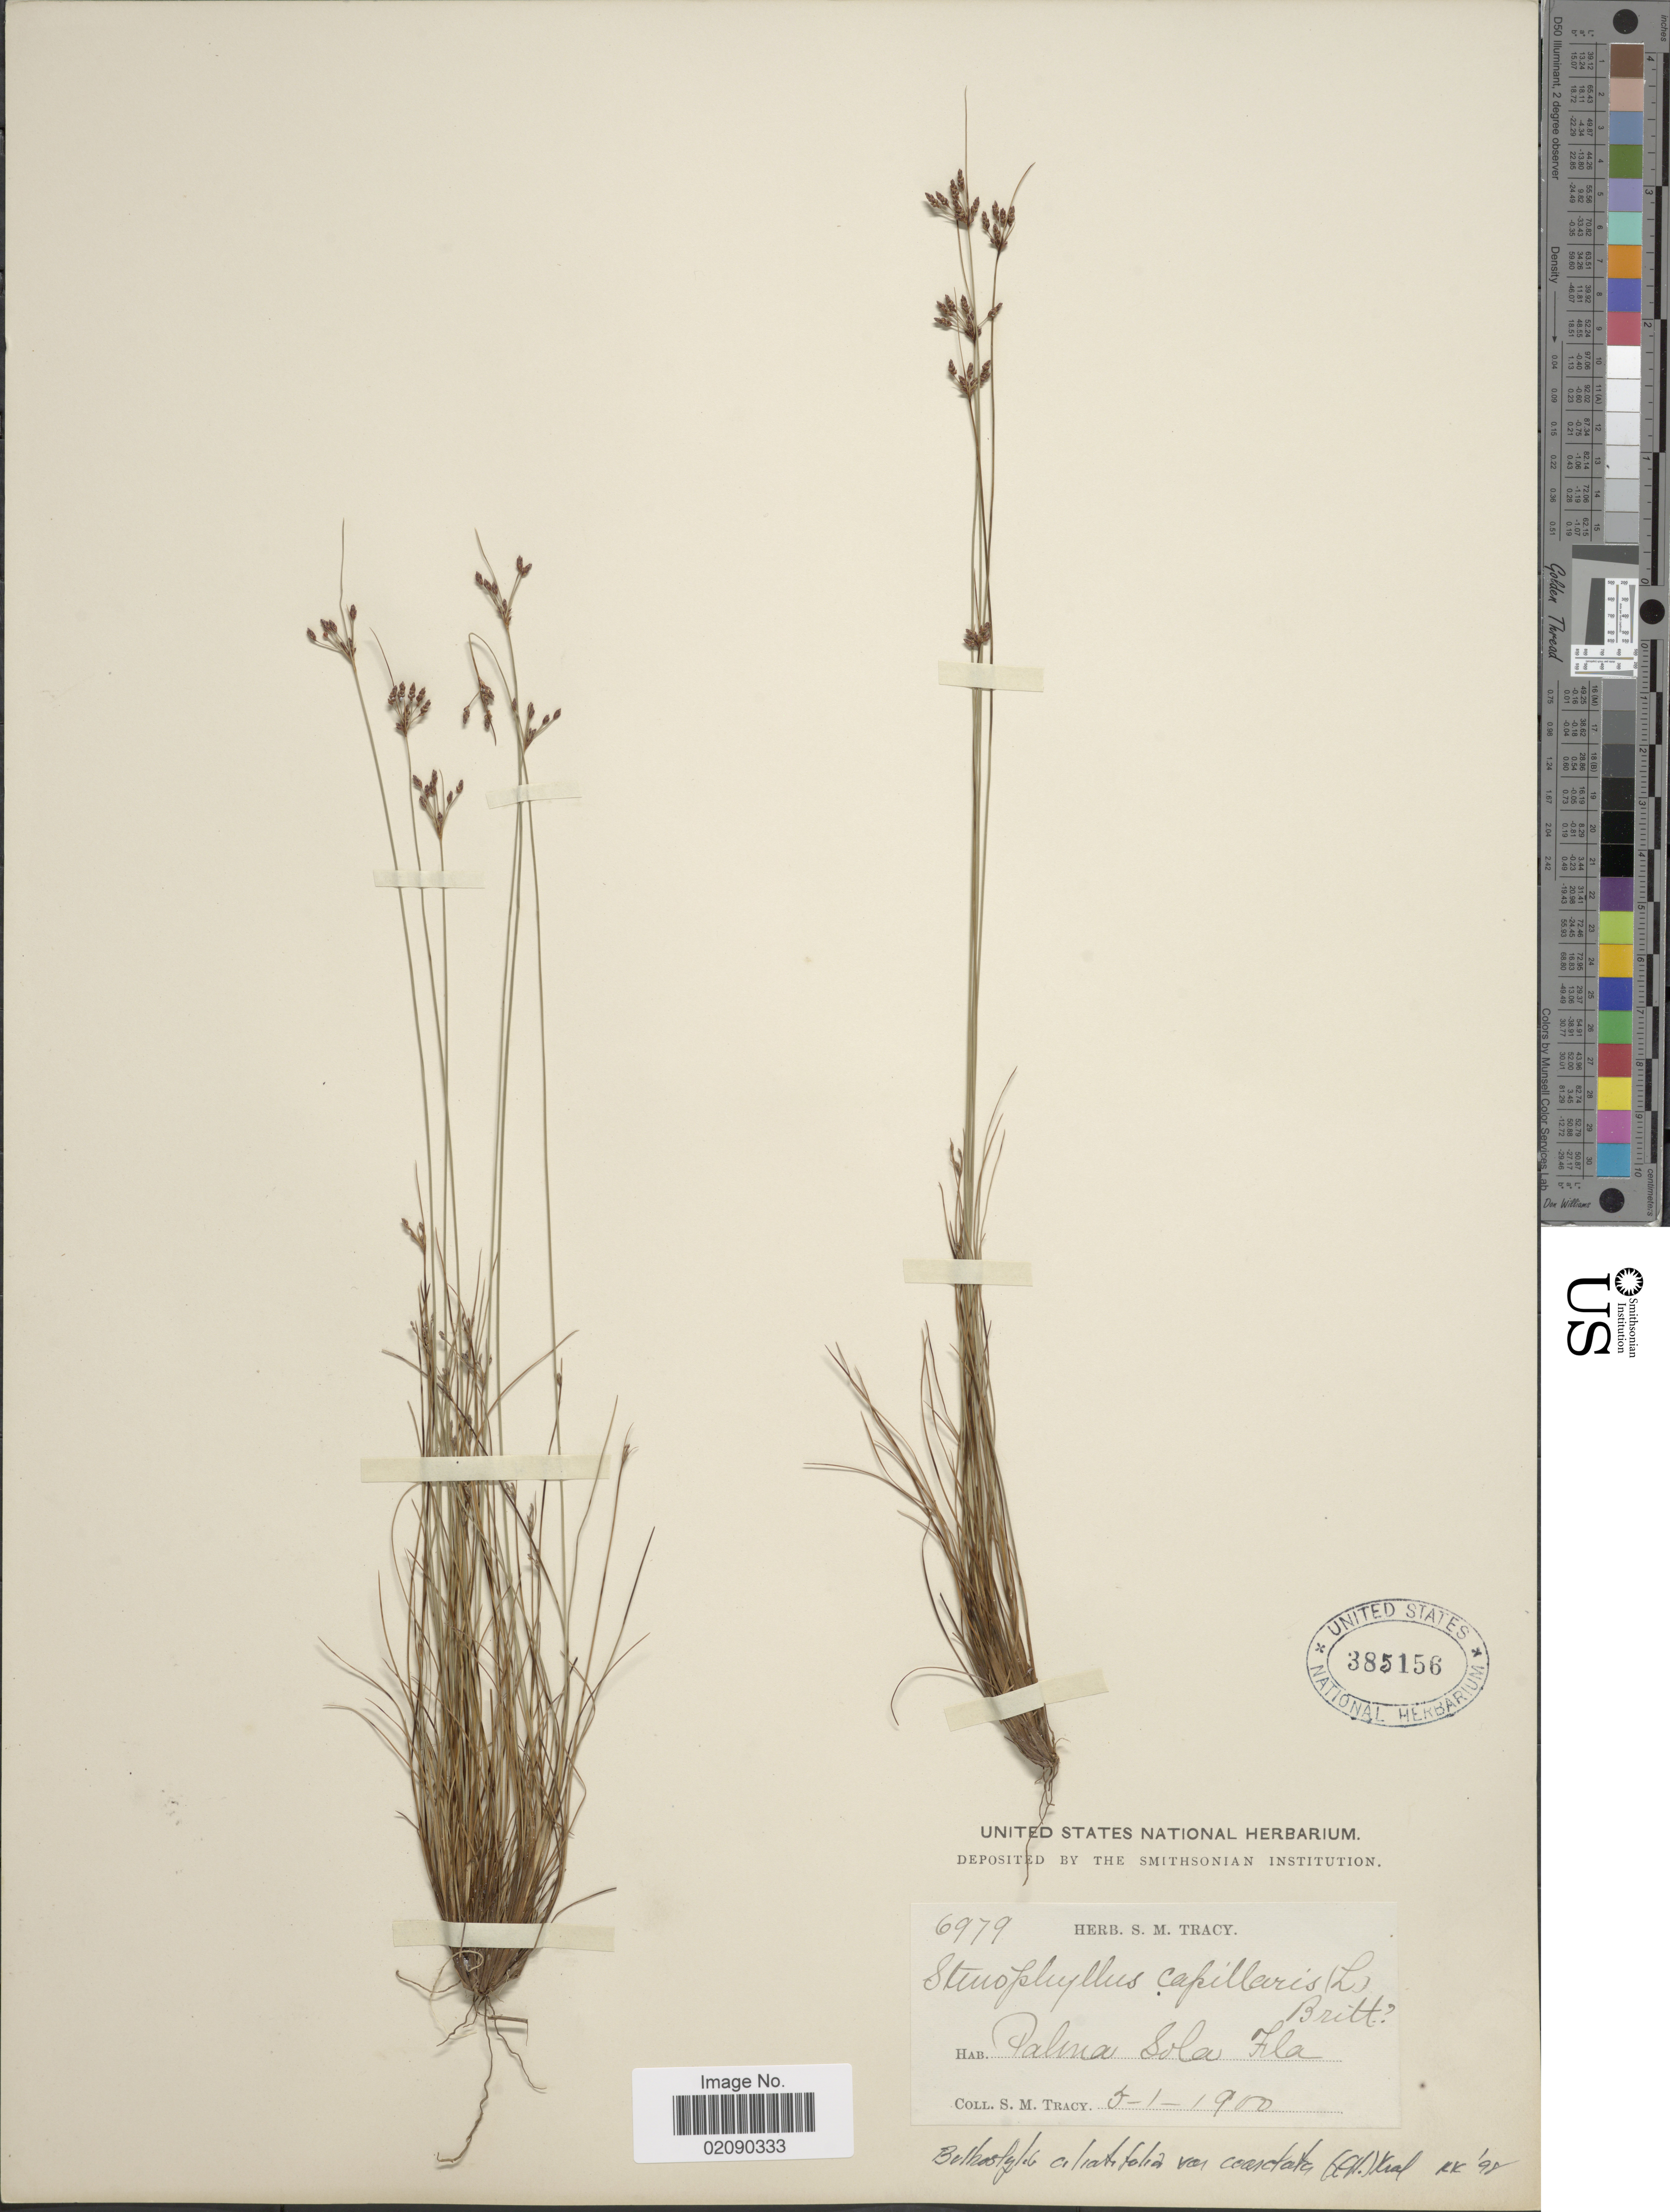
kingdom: Plantae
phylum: Tracheophyta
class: Liliopsida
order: Poales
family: Cyperaceae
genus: Bulbostylis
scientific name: Bulbostylis ciliatifolia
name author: (Elliott) Fernald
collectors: S. M. Tracy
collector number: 6979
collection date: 1900-01-05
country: United States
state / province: Florida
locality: Palma Sola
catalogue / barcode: US 385156